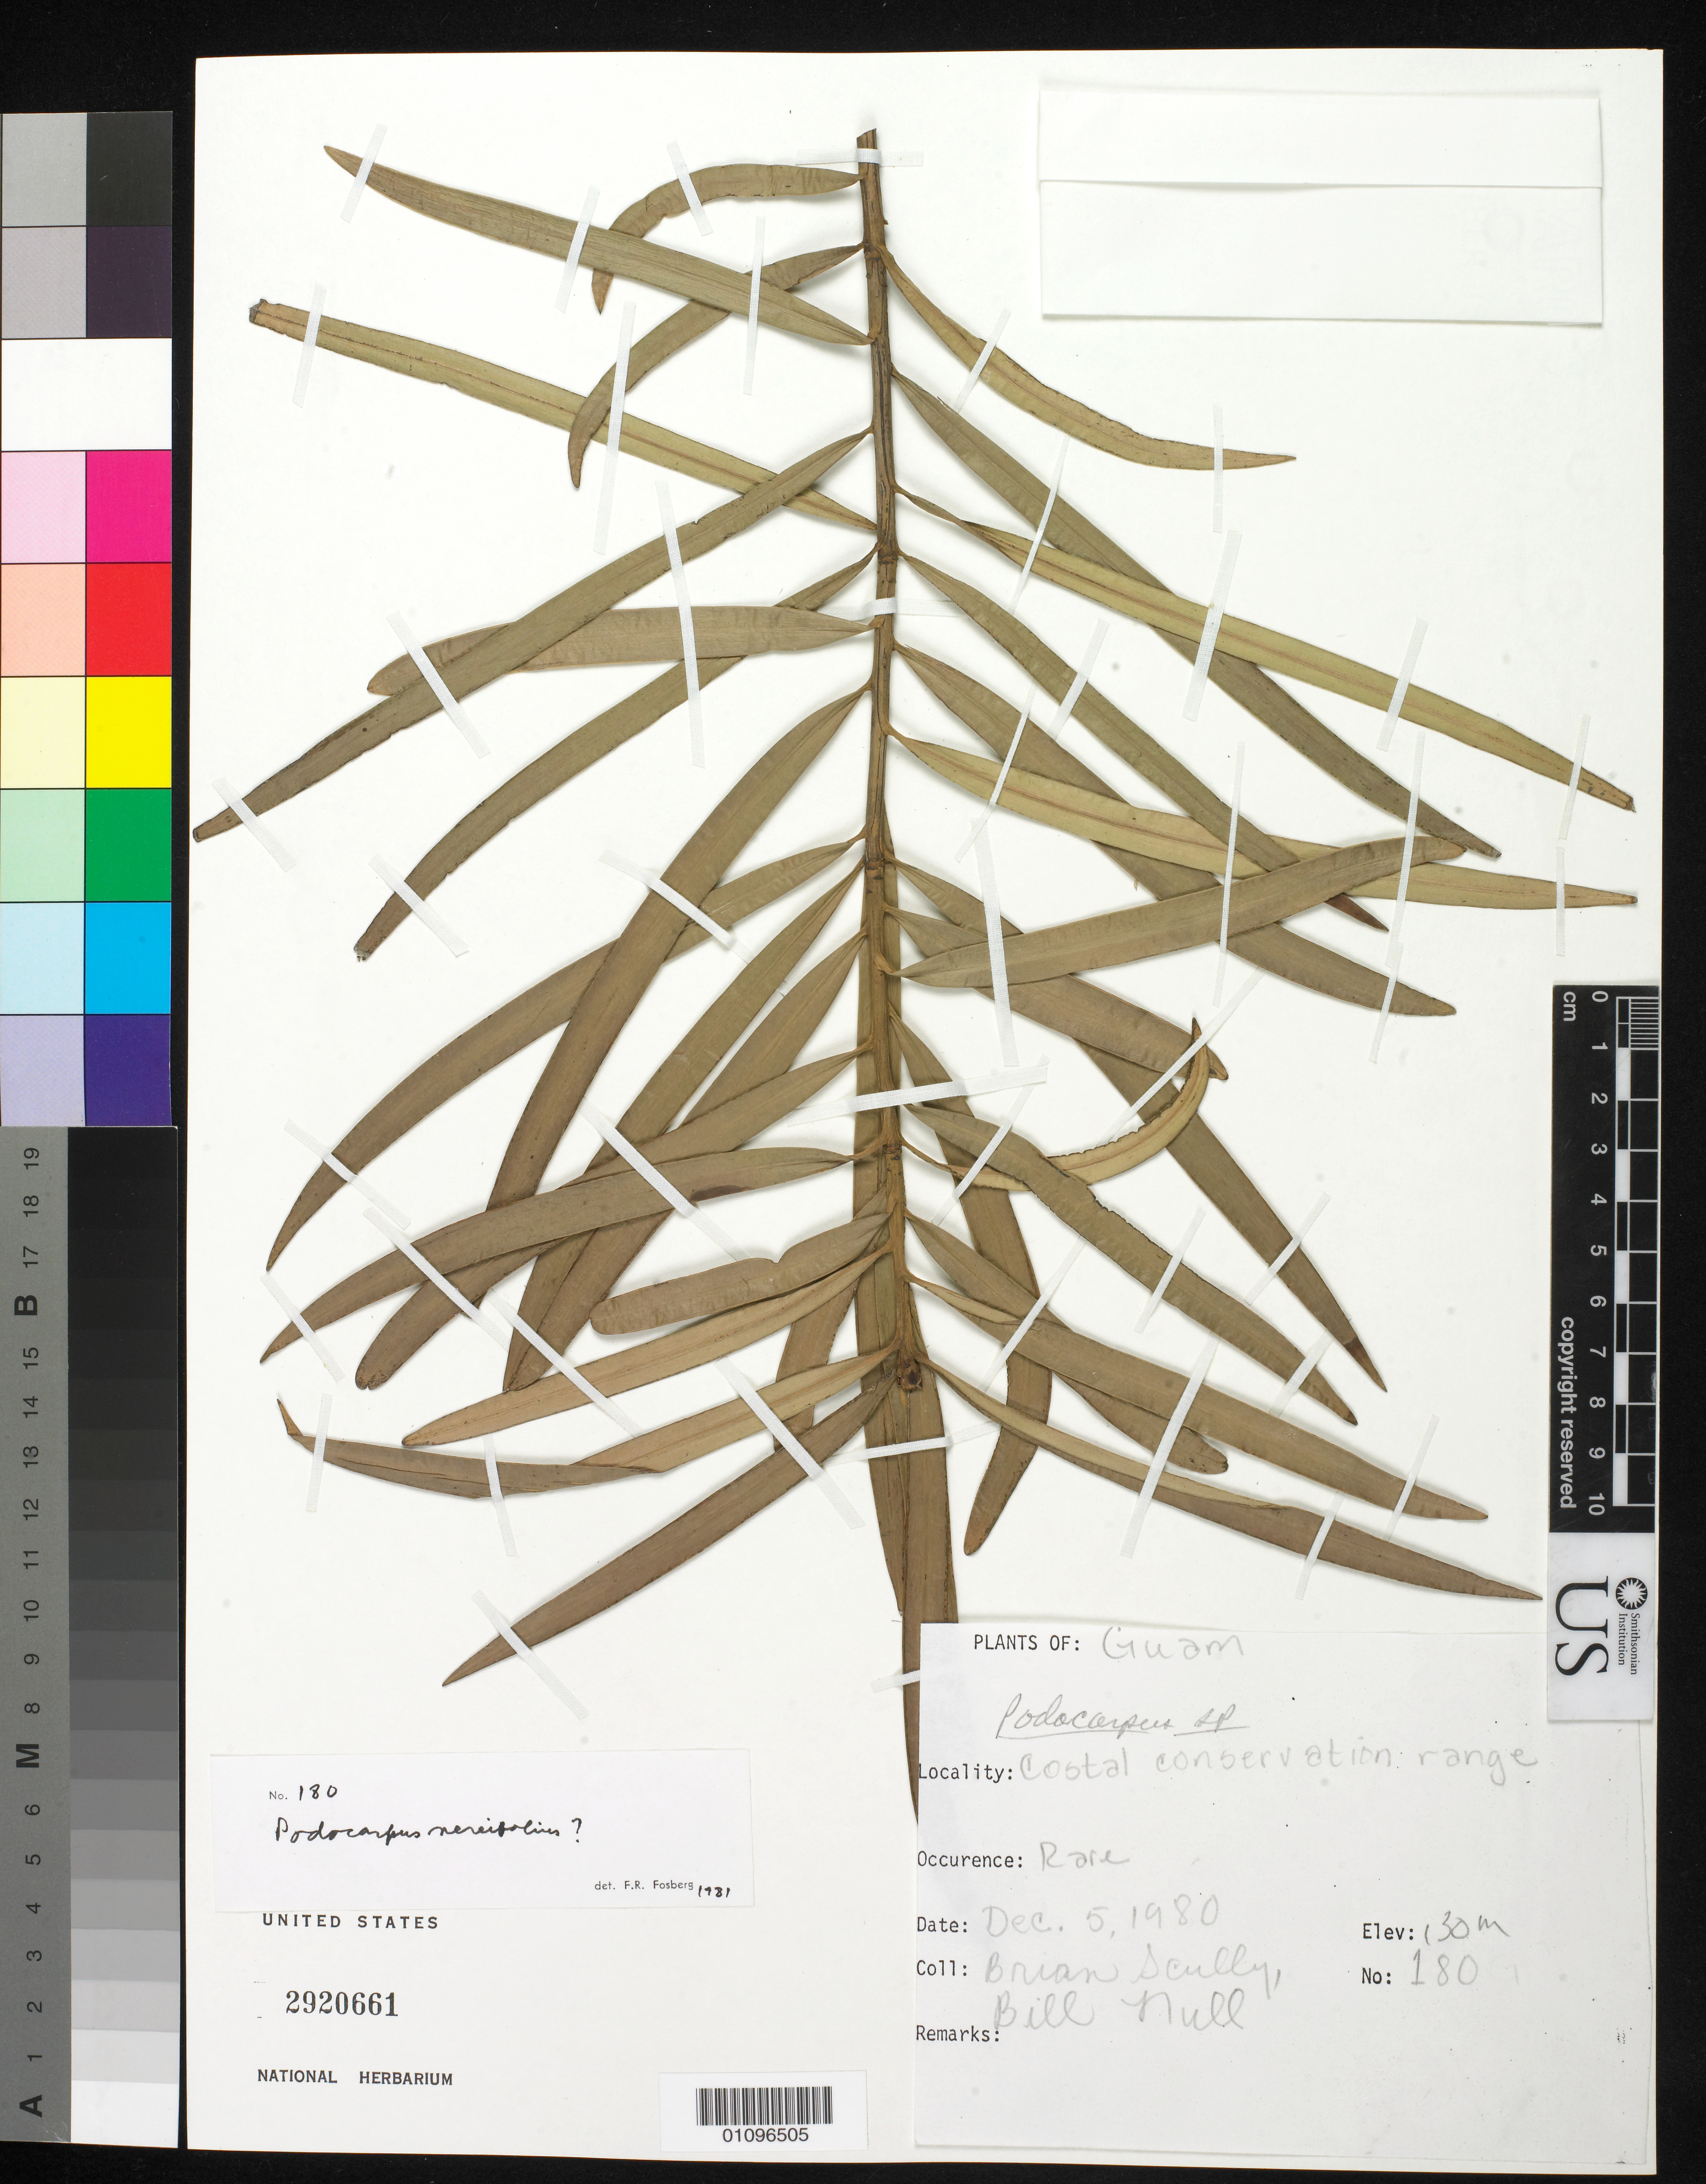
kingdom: Plantae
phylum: Tracheophyta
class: Pinopsida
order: Pinales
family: Podocarpaceae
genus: Podocarpus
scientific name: Podocarpus neriifolius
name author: D. Don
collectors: B. Scully & B. Null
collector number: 180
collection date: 1980-12-05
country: Guam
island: Guam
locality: Costal Conservation range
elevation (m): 130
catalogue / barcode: US 2920661